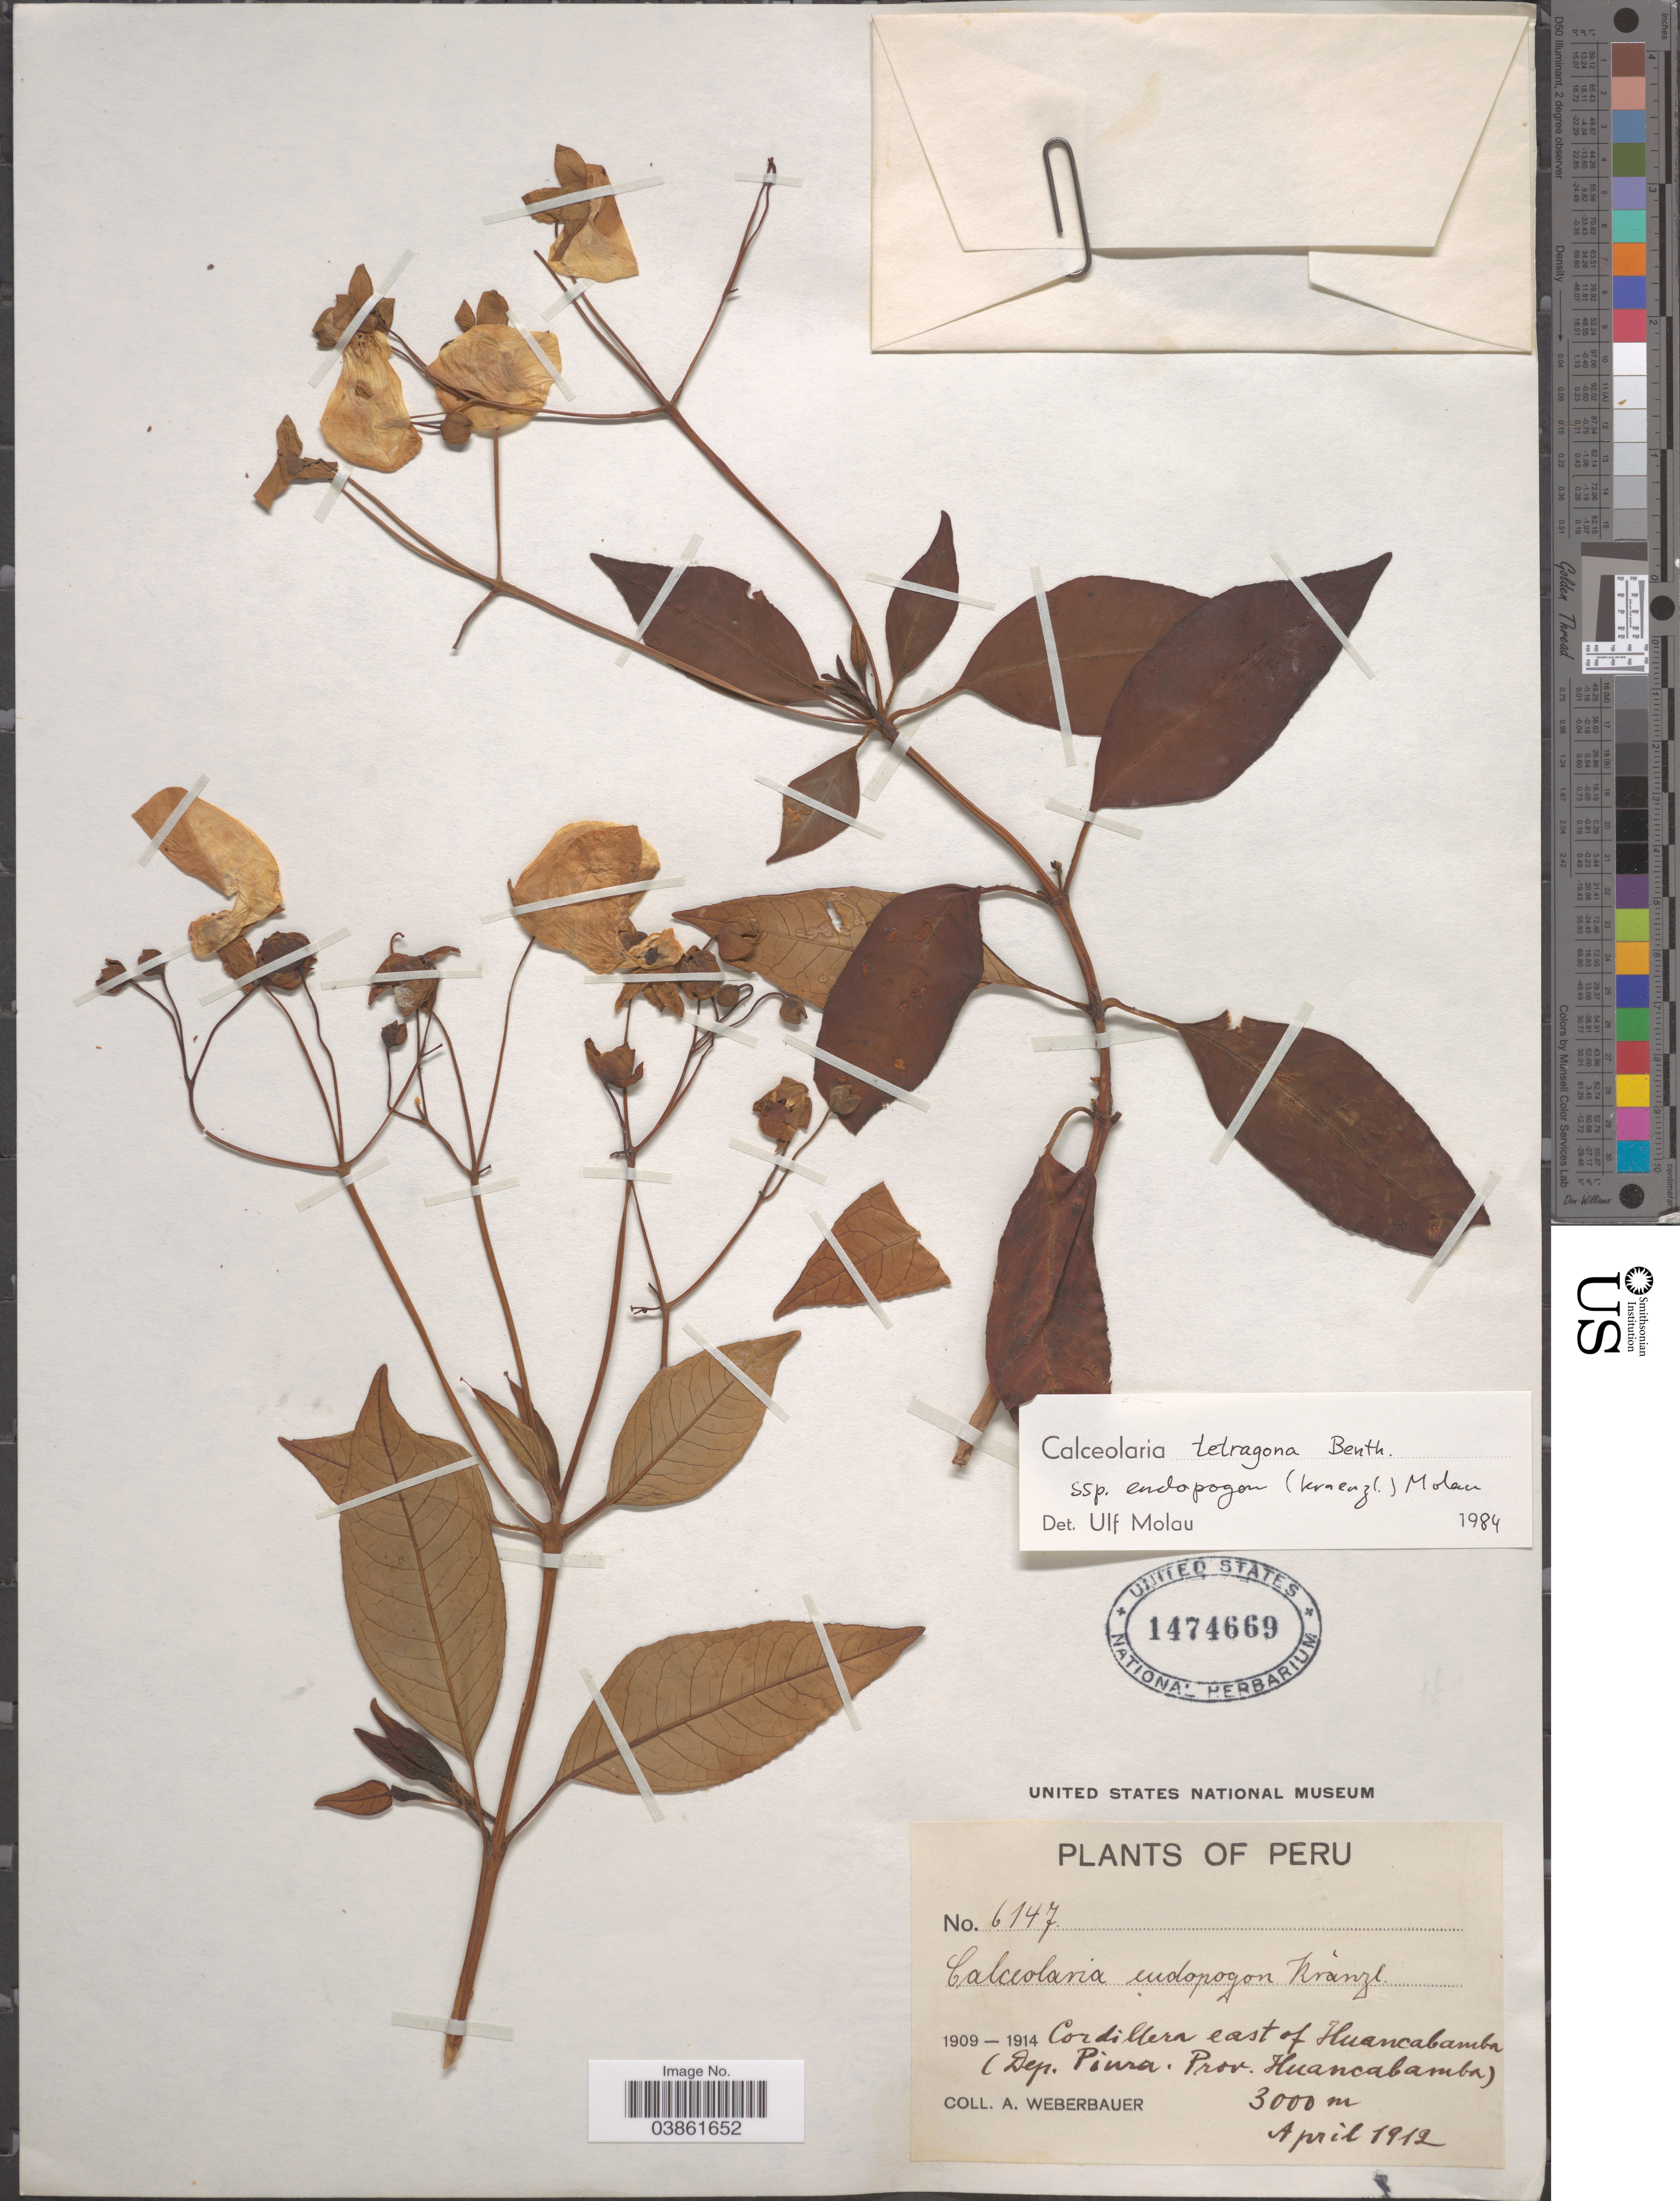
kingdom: Plantae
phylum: Tracheophyta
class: Magnoliopsida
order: Lamiales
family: Calceolariaceae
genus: Calceolaria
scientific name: Calceolaria tetragona subsp. endopogon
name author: (Kraenzl.) Molau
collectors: A. Weberbauer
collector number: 6147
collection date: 1912-04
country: Peru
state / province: Piura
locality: Cordillera east of Huancabamba (Dep. Piura. Prov. Huancabamba).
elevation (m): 3000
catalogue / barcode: US 1474669